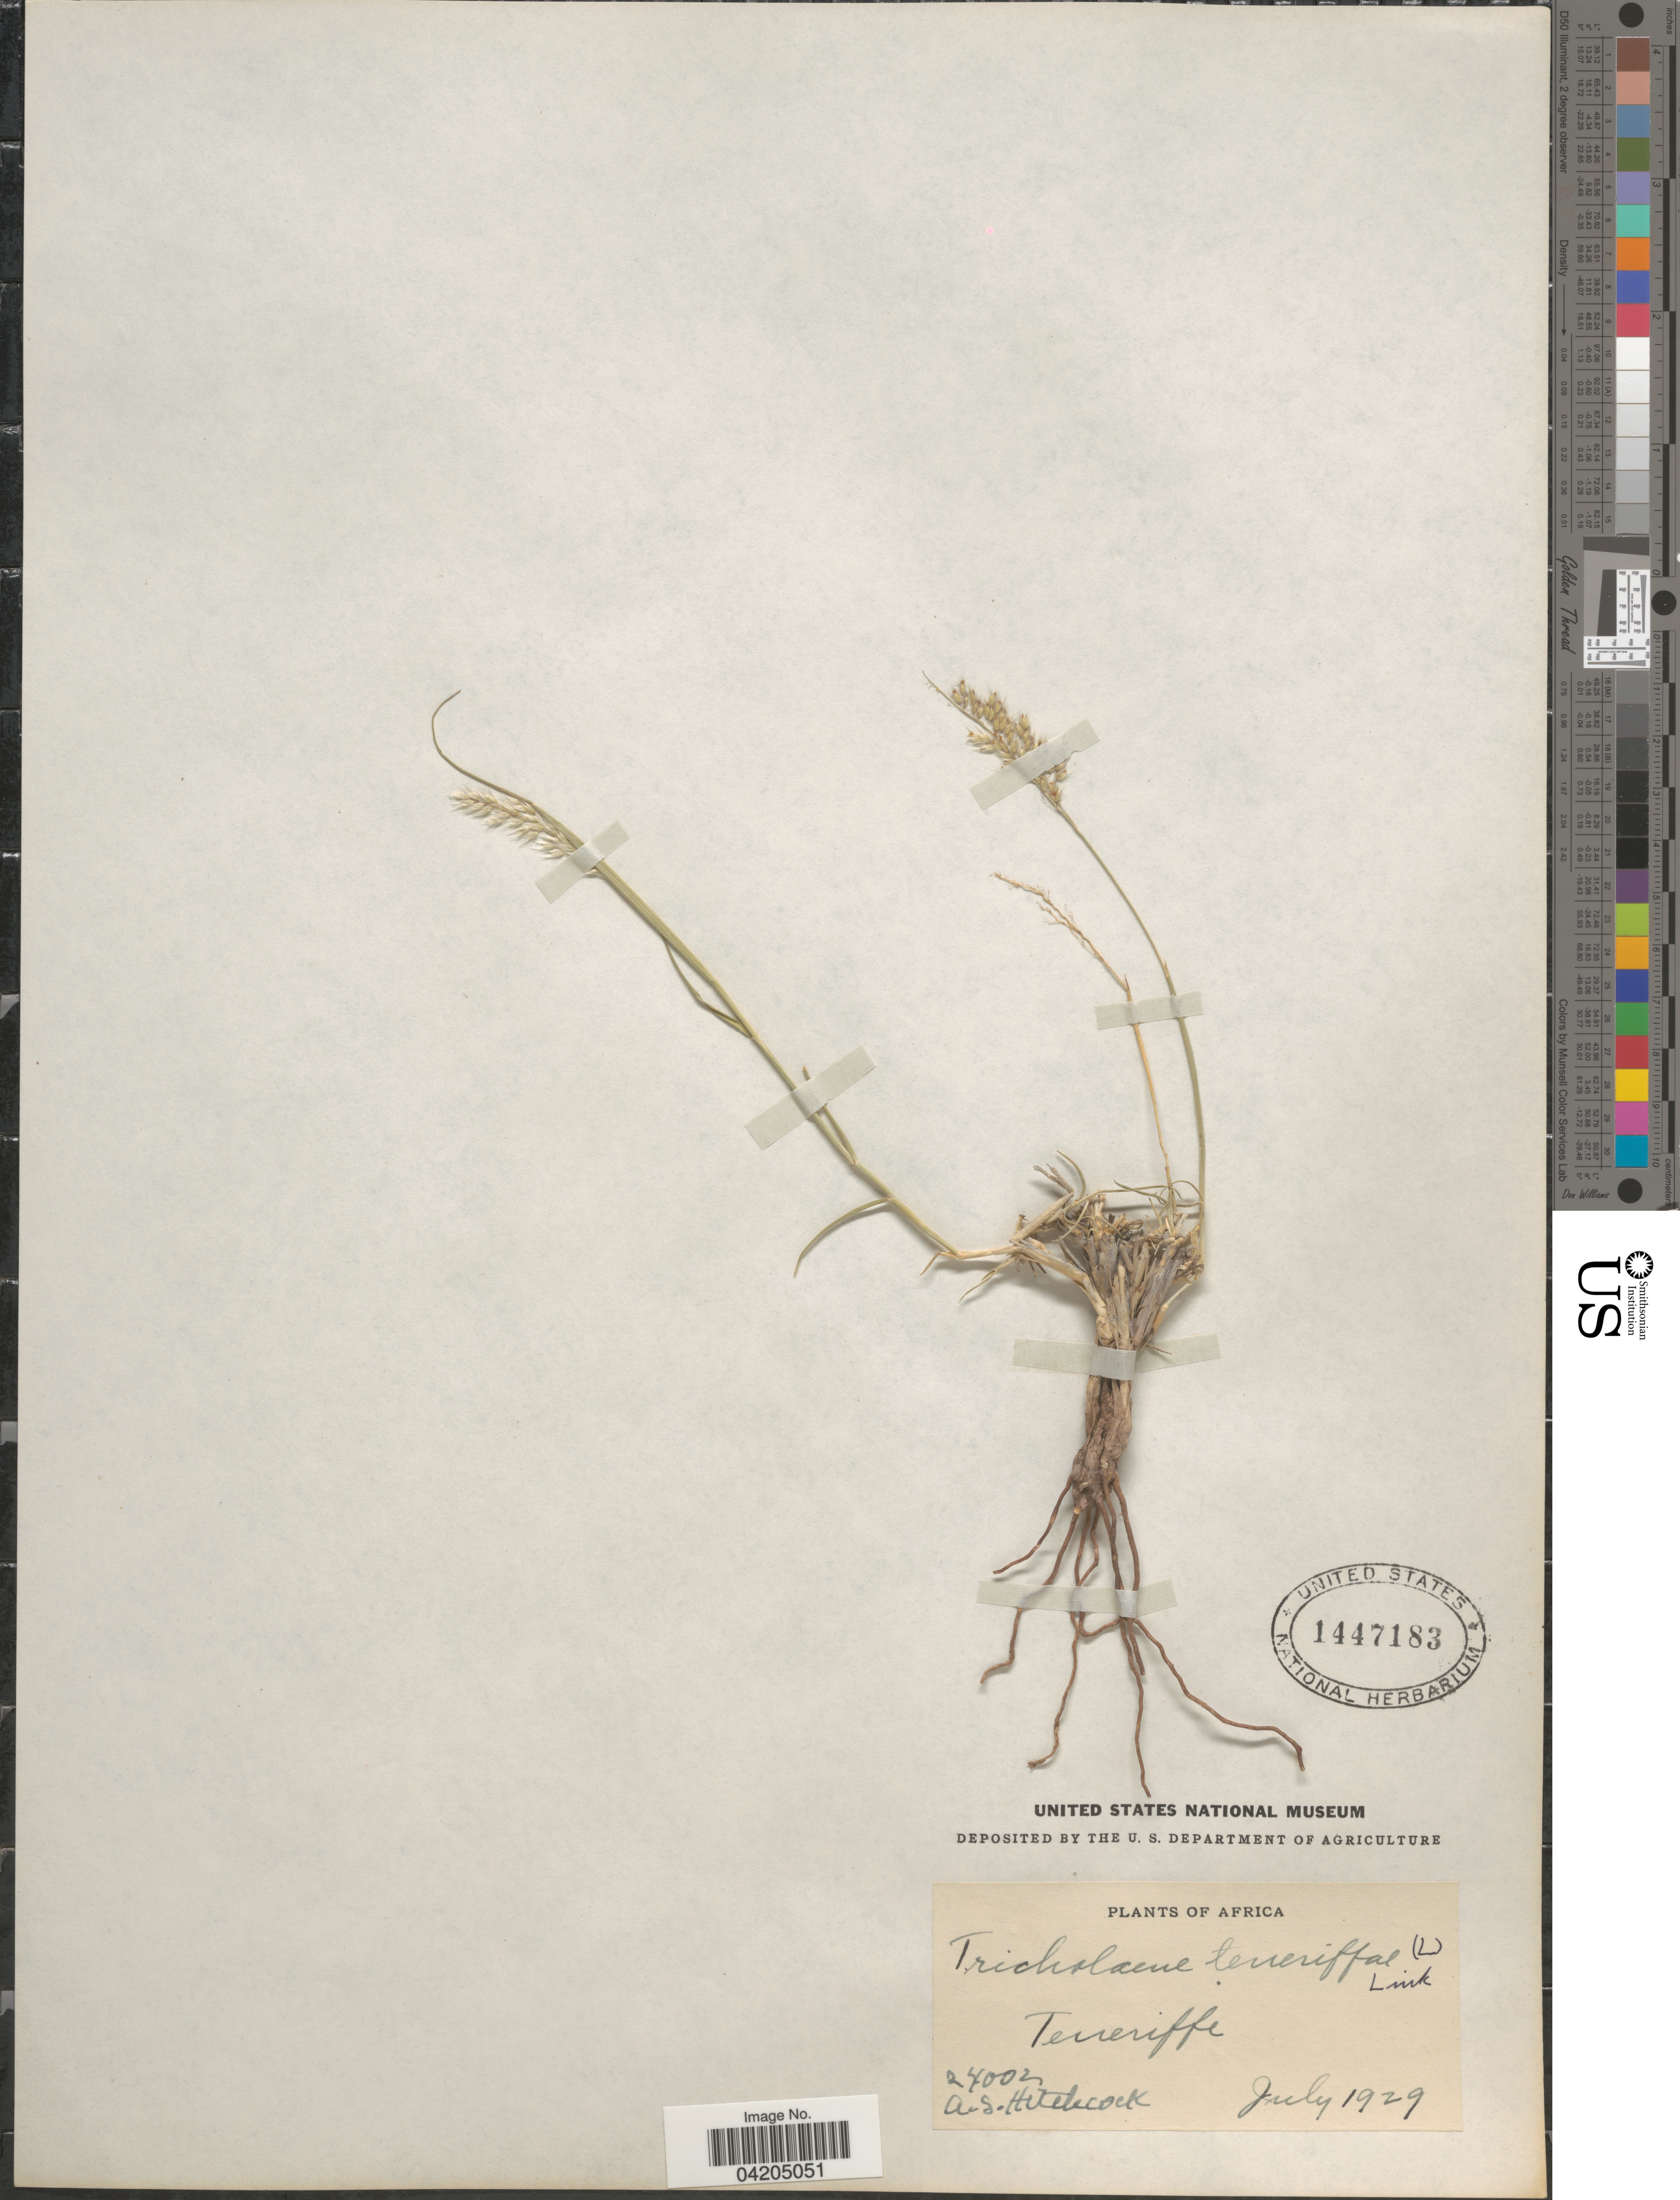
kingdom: Plantae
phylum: Tracheophyta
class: Liliopsida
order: Poales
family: Poaceae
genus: Tricholaena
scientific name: Tricholaena teneriffae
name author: (L.) Link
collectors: A. S. Hitchcock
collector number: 24002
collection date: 1929-07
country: Spain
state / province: Canarias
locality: Teneriffe.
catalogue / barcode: US 1447183